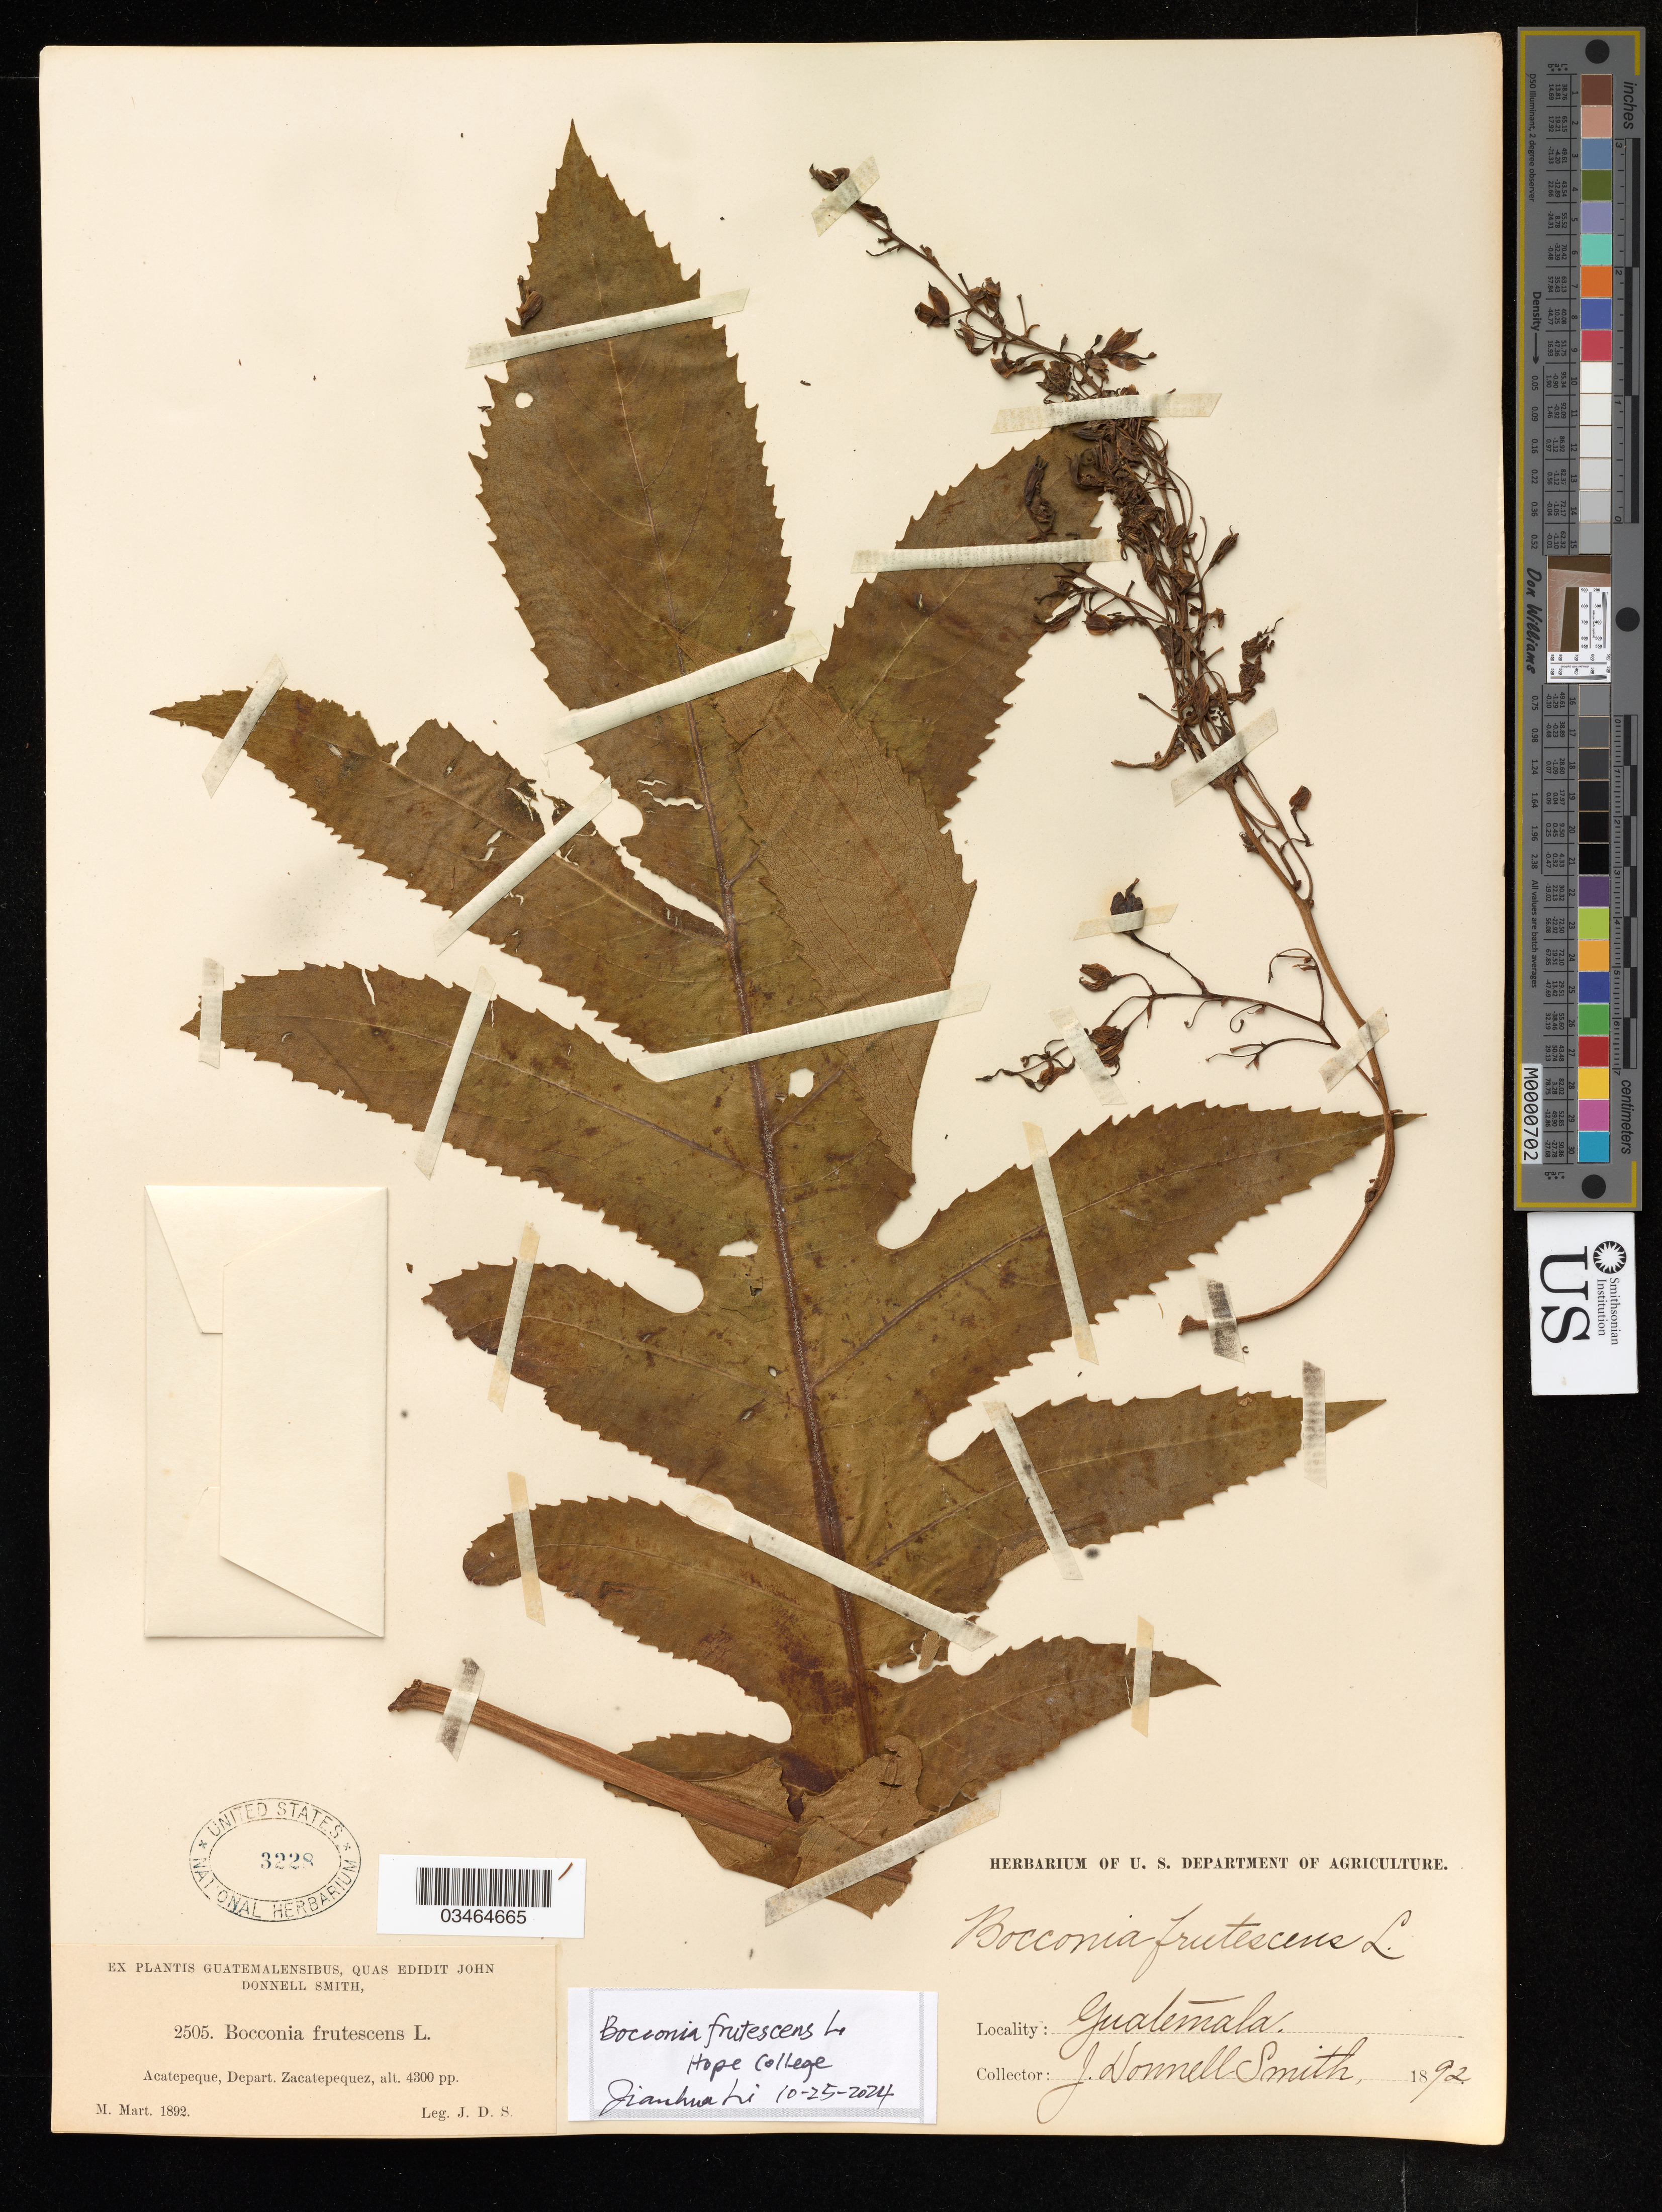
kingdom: Plantae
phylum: Tracheophyta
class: Magnoliopsida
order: Ranunculales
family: Papaveraceae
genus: Bocconia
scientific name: Bocconia frutescens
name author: L.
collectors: J. Donnell Smith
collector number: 2505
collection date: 1892-03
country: Guatemala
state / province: Sacatepequez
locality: Acateoeque.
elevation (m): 1311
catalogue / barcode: US 3228